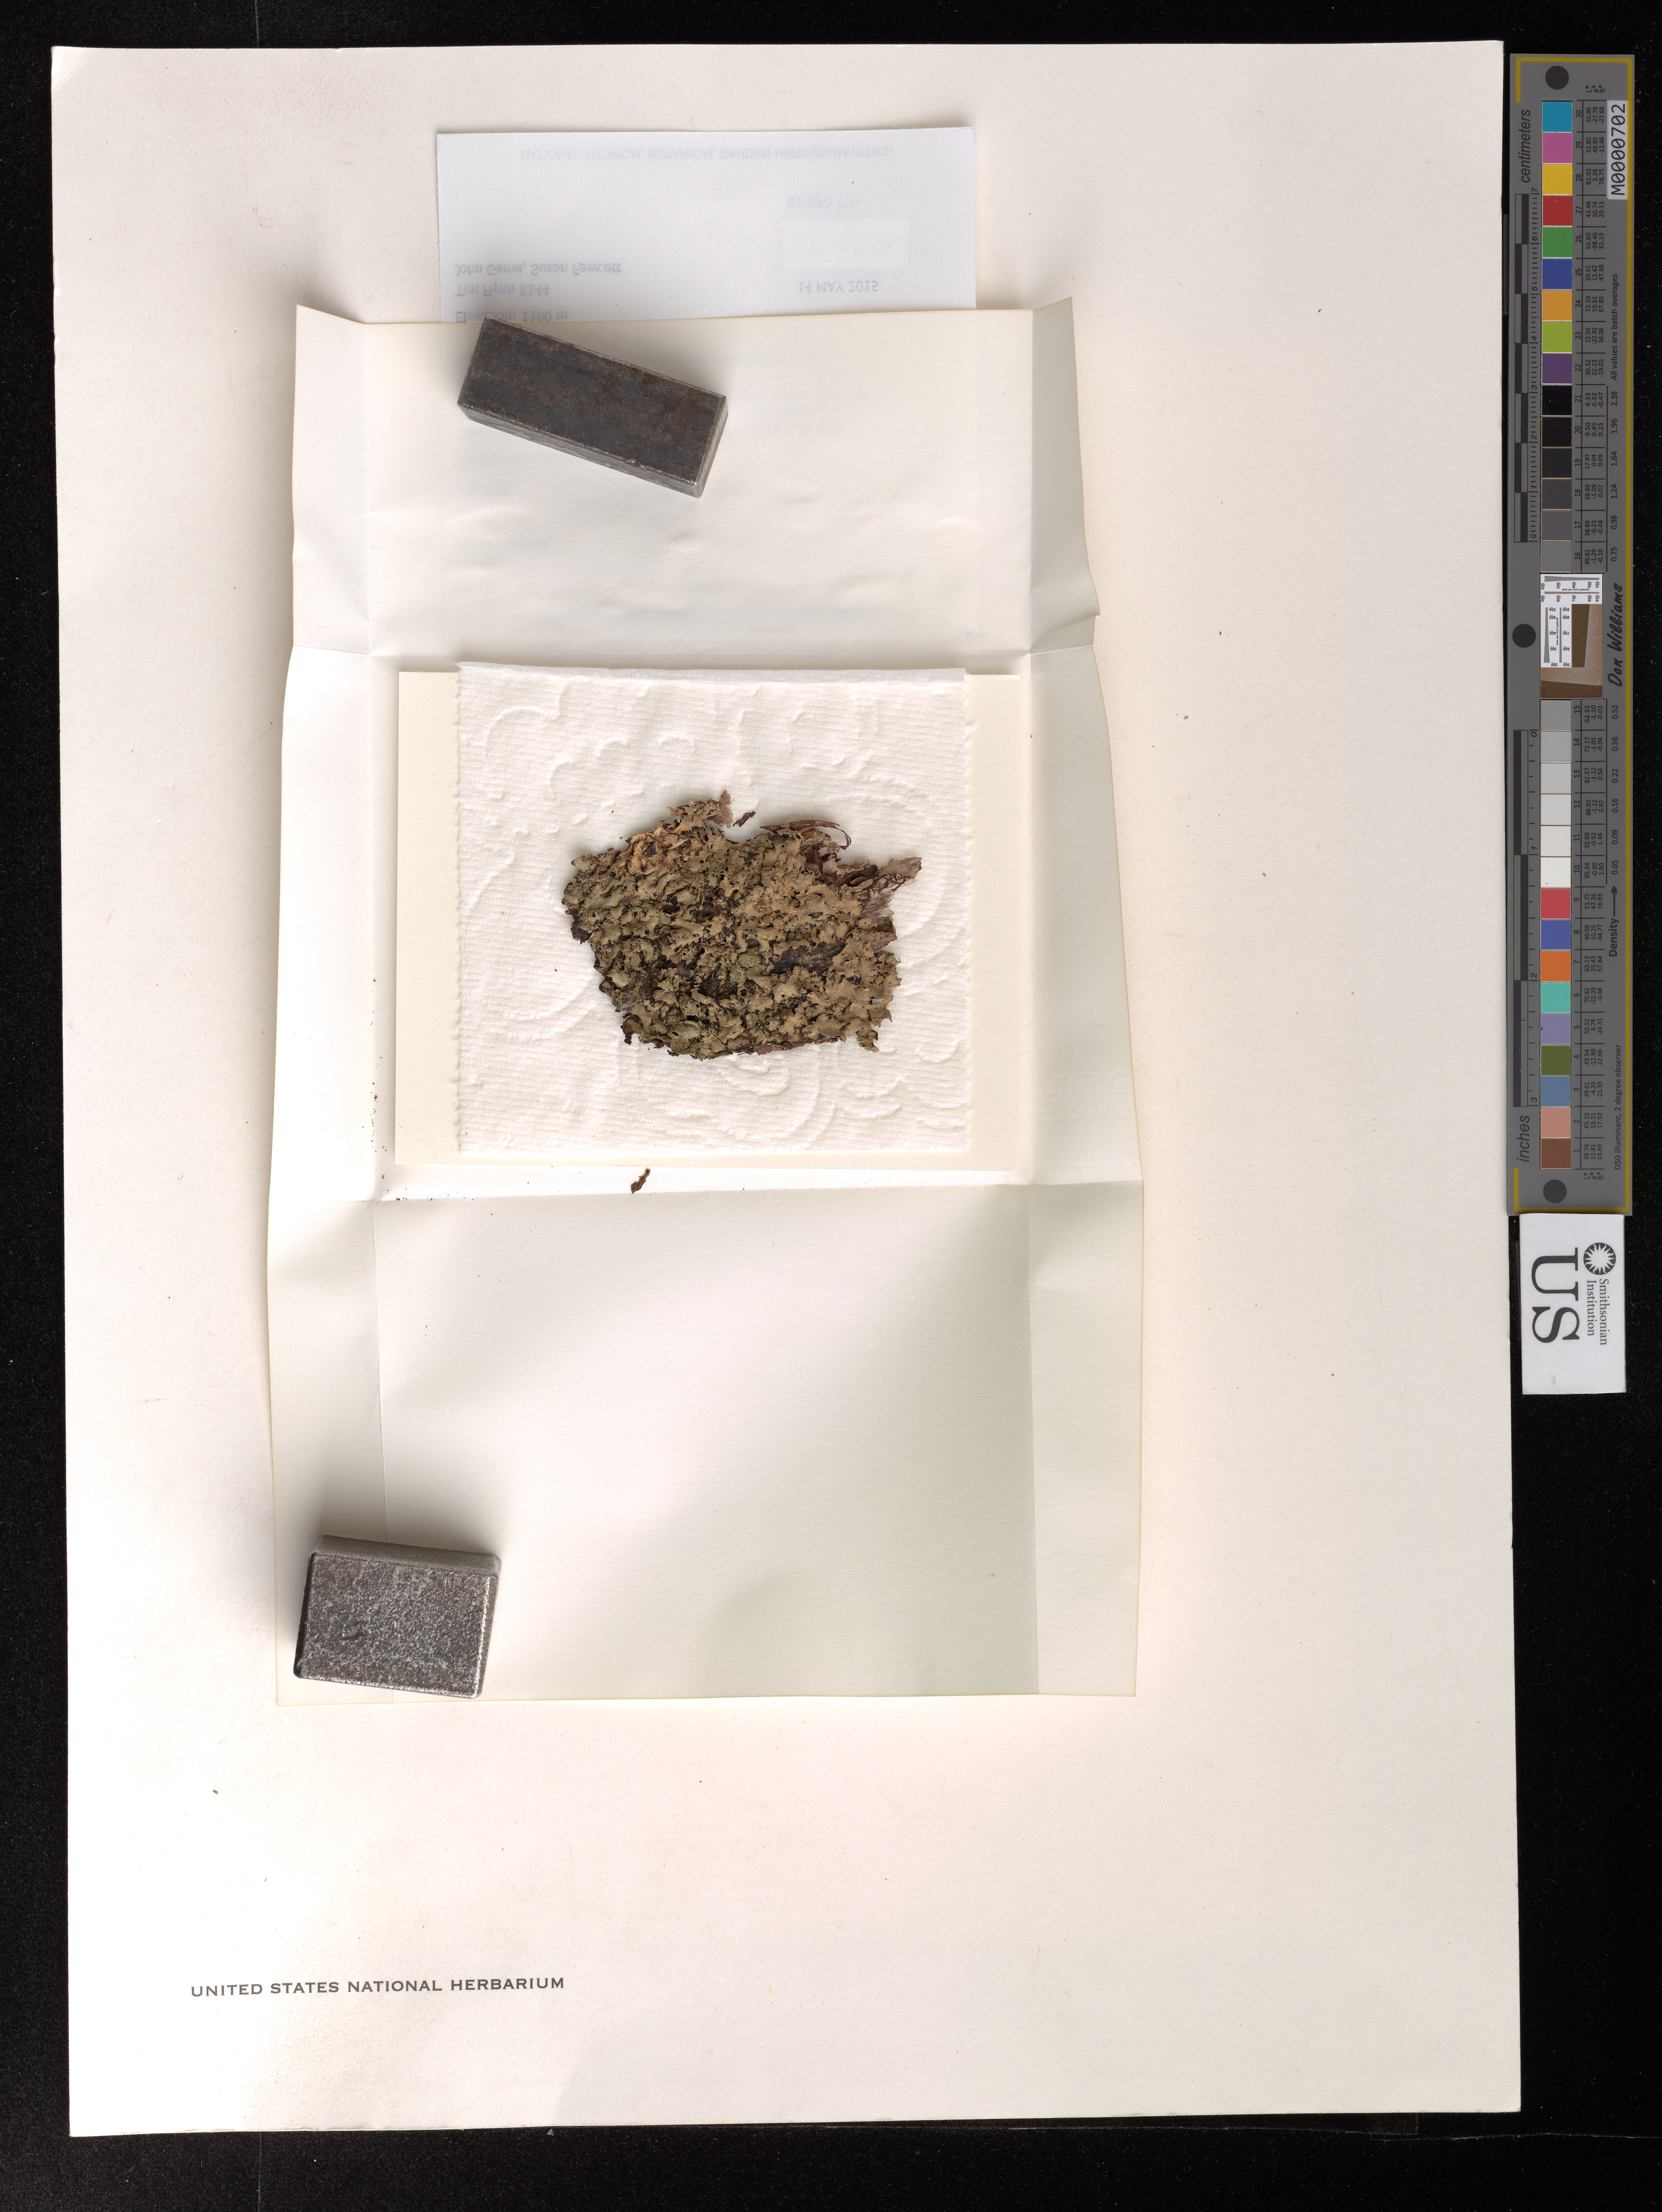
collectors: T. W. Flynn, J. Game & S. Fawcett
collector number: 8144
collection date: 2015-05-14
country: United States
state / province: Hawaii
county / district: Kauai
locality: Kauai Waimea District. Kokee State Park, Kalua Puhi Trail. Just E of trail, ca 0.25 miles in from Hwy 550.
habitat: Mixed mesophytic forest. W/ Metrosideros polymorpha, dodonaea viscosa, Scaevola procera, Kadua spp., and numerous pteridophytes.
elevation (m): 1160